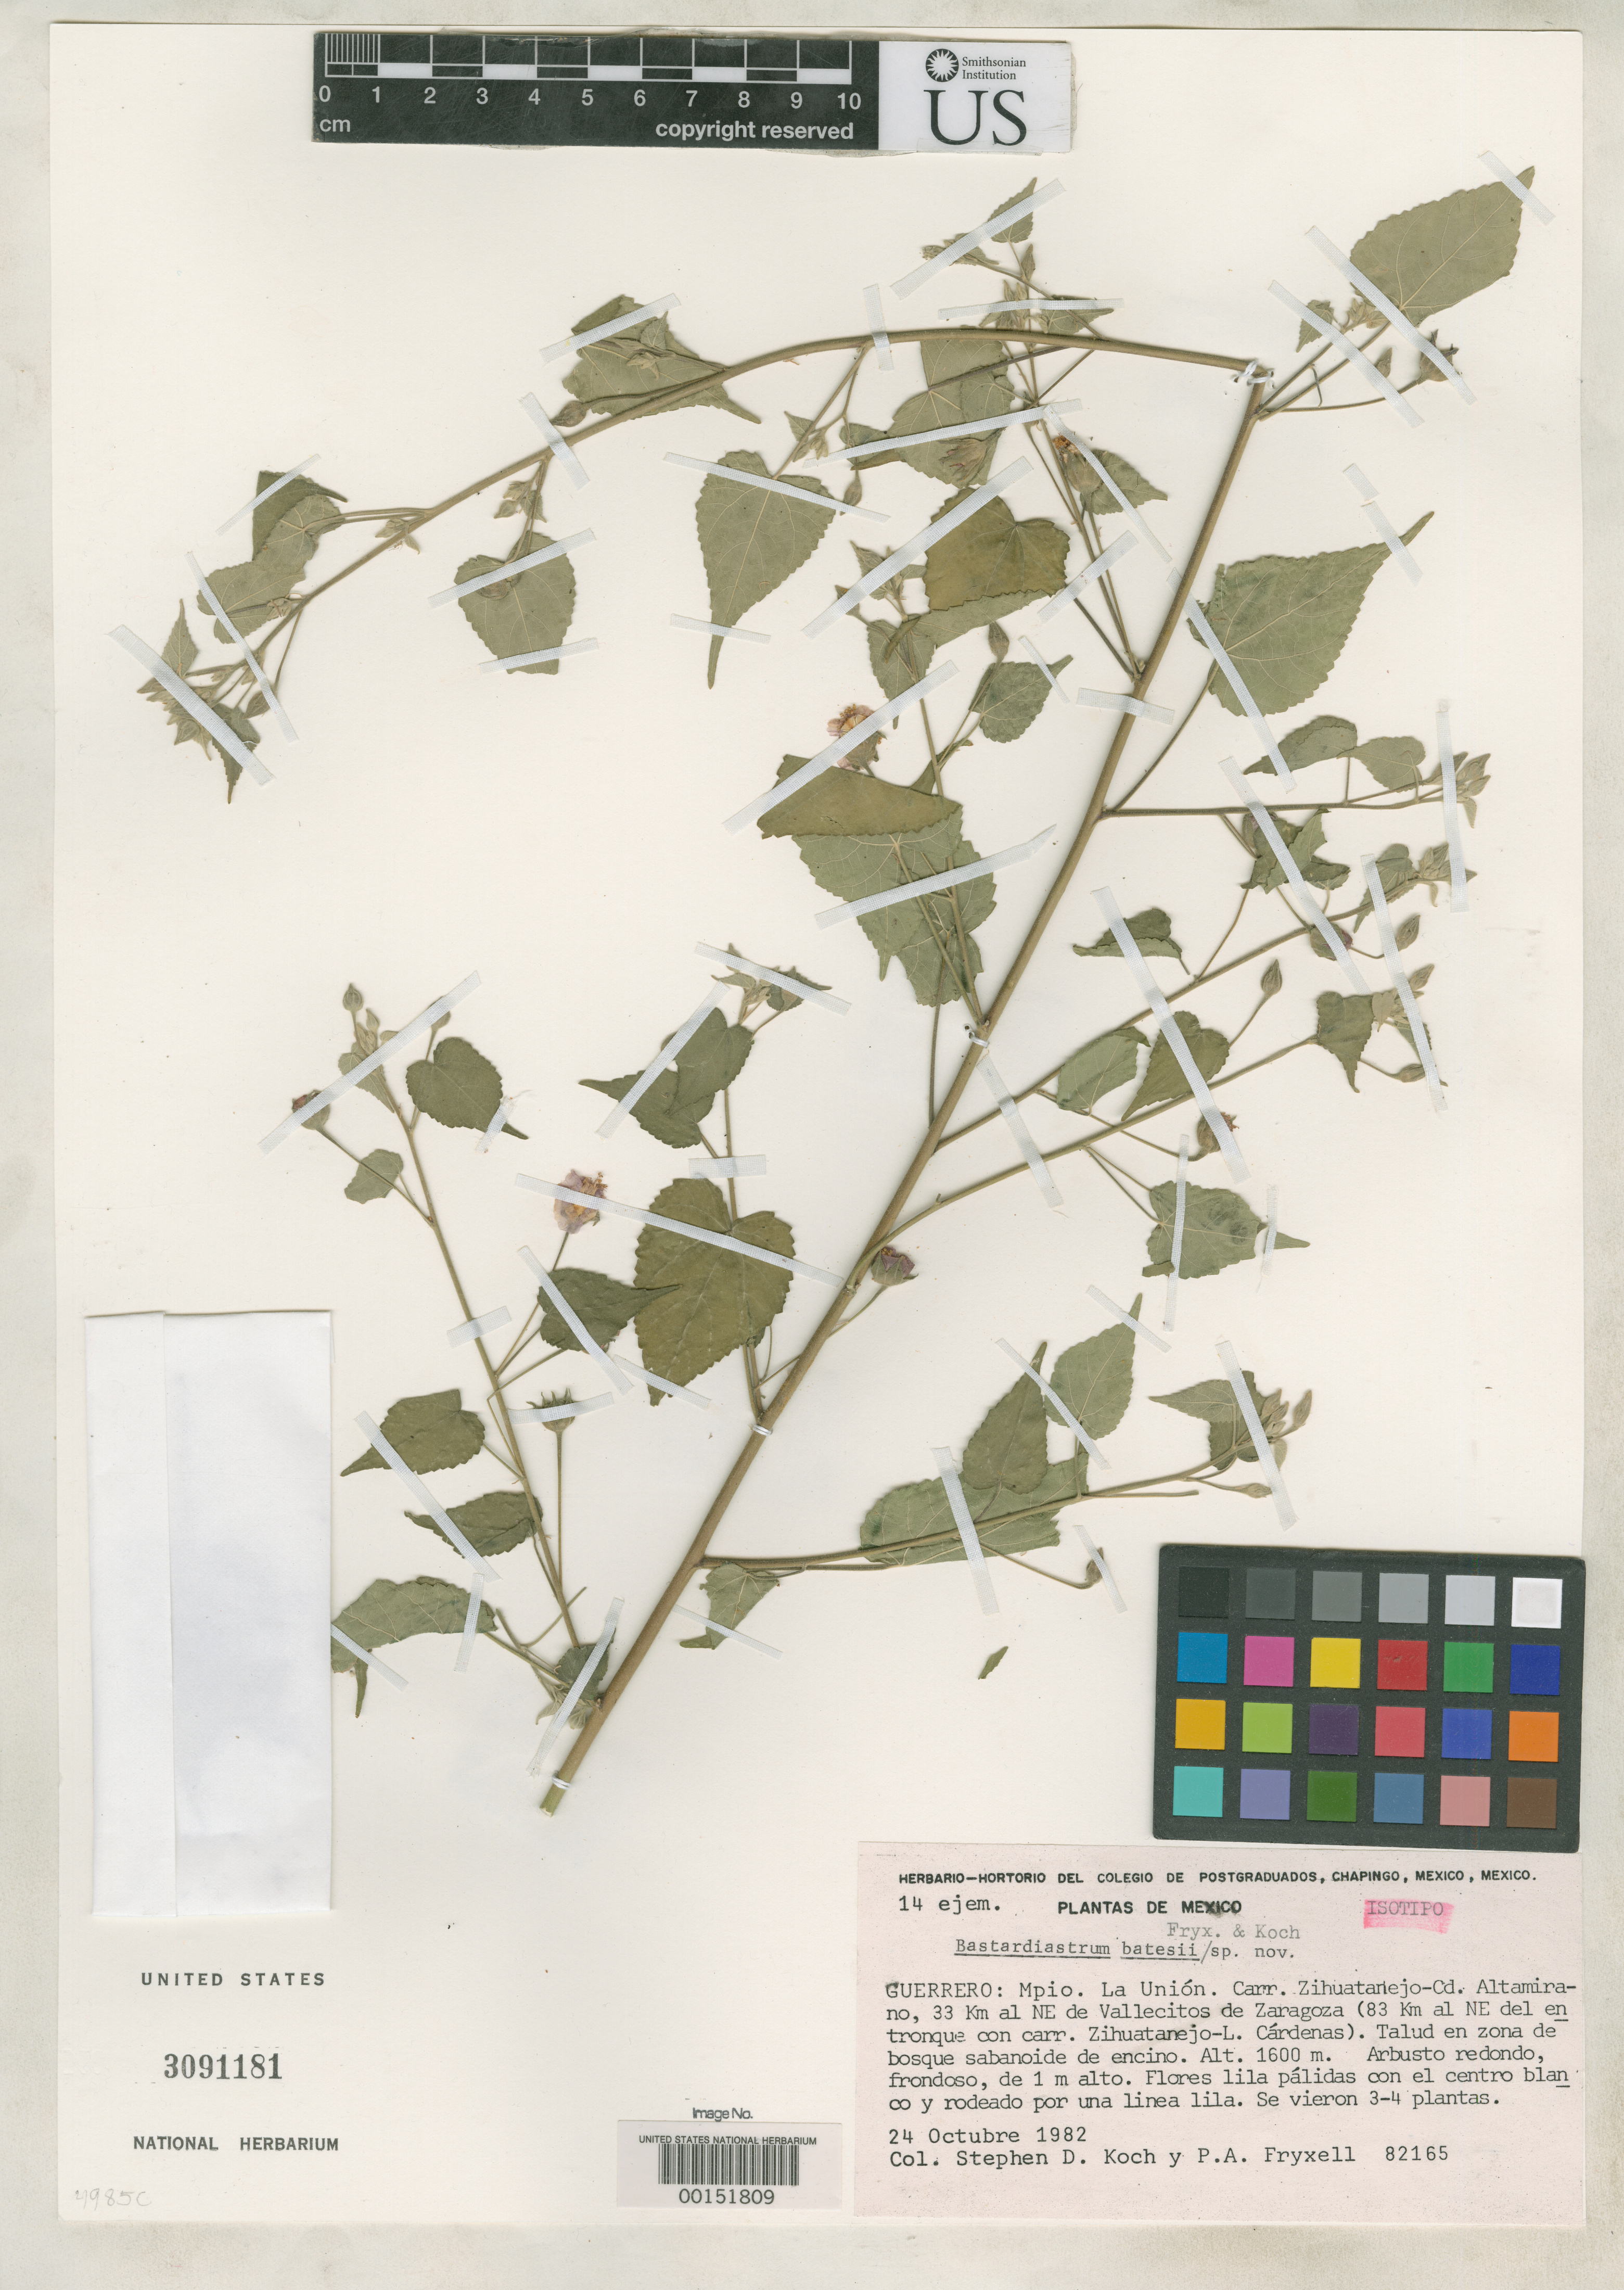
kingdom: Plantae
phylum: Tracheophyta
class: Magnoliopsida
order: Malvales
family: Malvaceae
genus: Bastardiastrum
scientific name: Bastardiastrum batesii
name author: Fryxell & S.D. Koch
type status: Isotype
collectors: S. D. Koch & P. A. Fryxell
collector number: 82165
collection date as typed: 24 Oct 1982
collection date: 1982-10-24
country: Mexico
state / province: Guerrero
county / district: La Union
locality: Zihuatanejo - Cd. Alta Mirano highway, 33 km NE of Vallecitos de Zaragoza, 83 km NE of junction Zihuatanejo - Lazaro Cardenas hwy.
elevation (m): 1600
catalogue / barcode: US 3091181